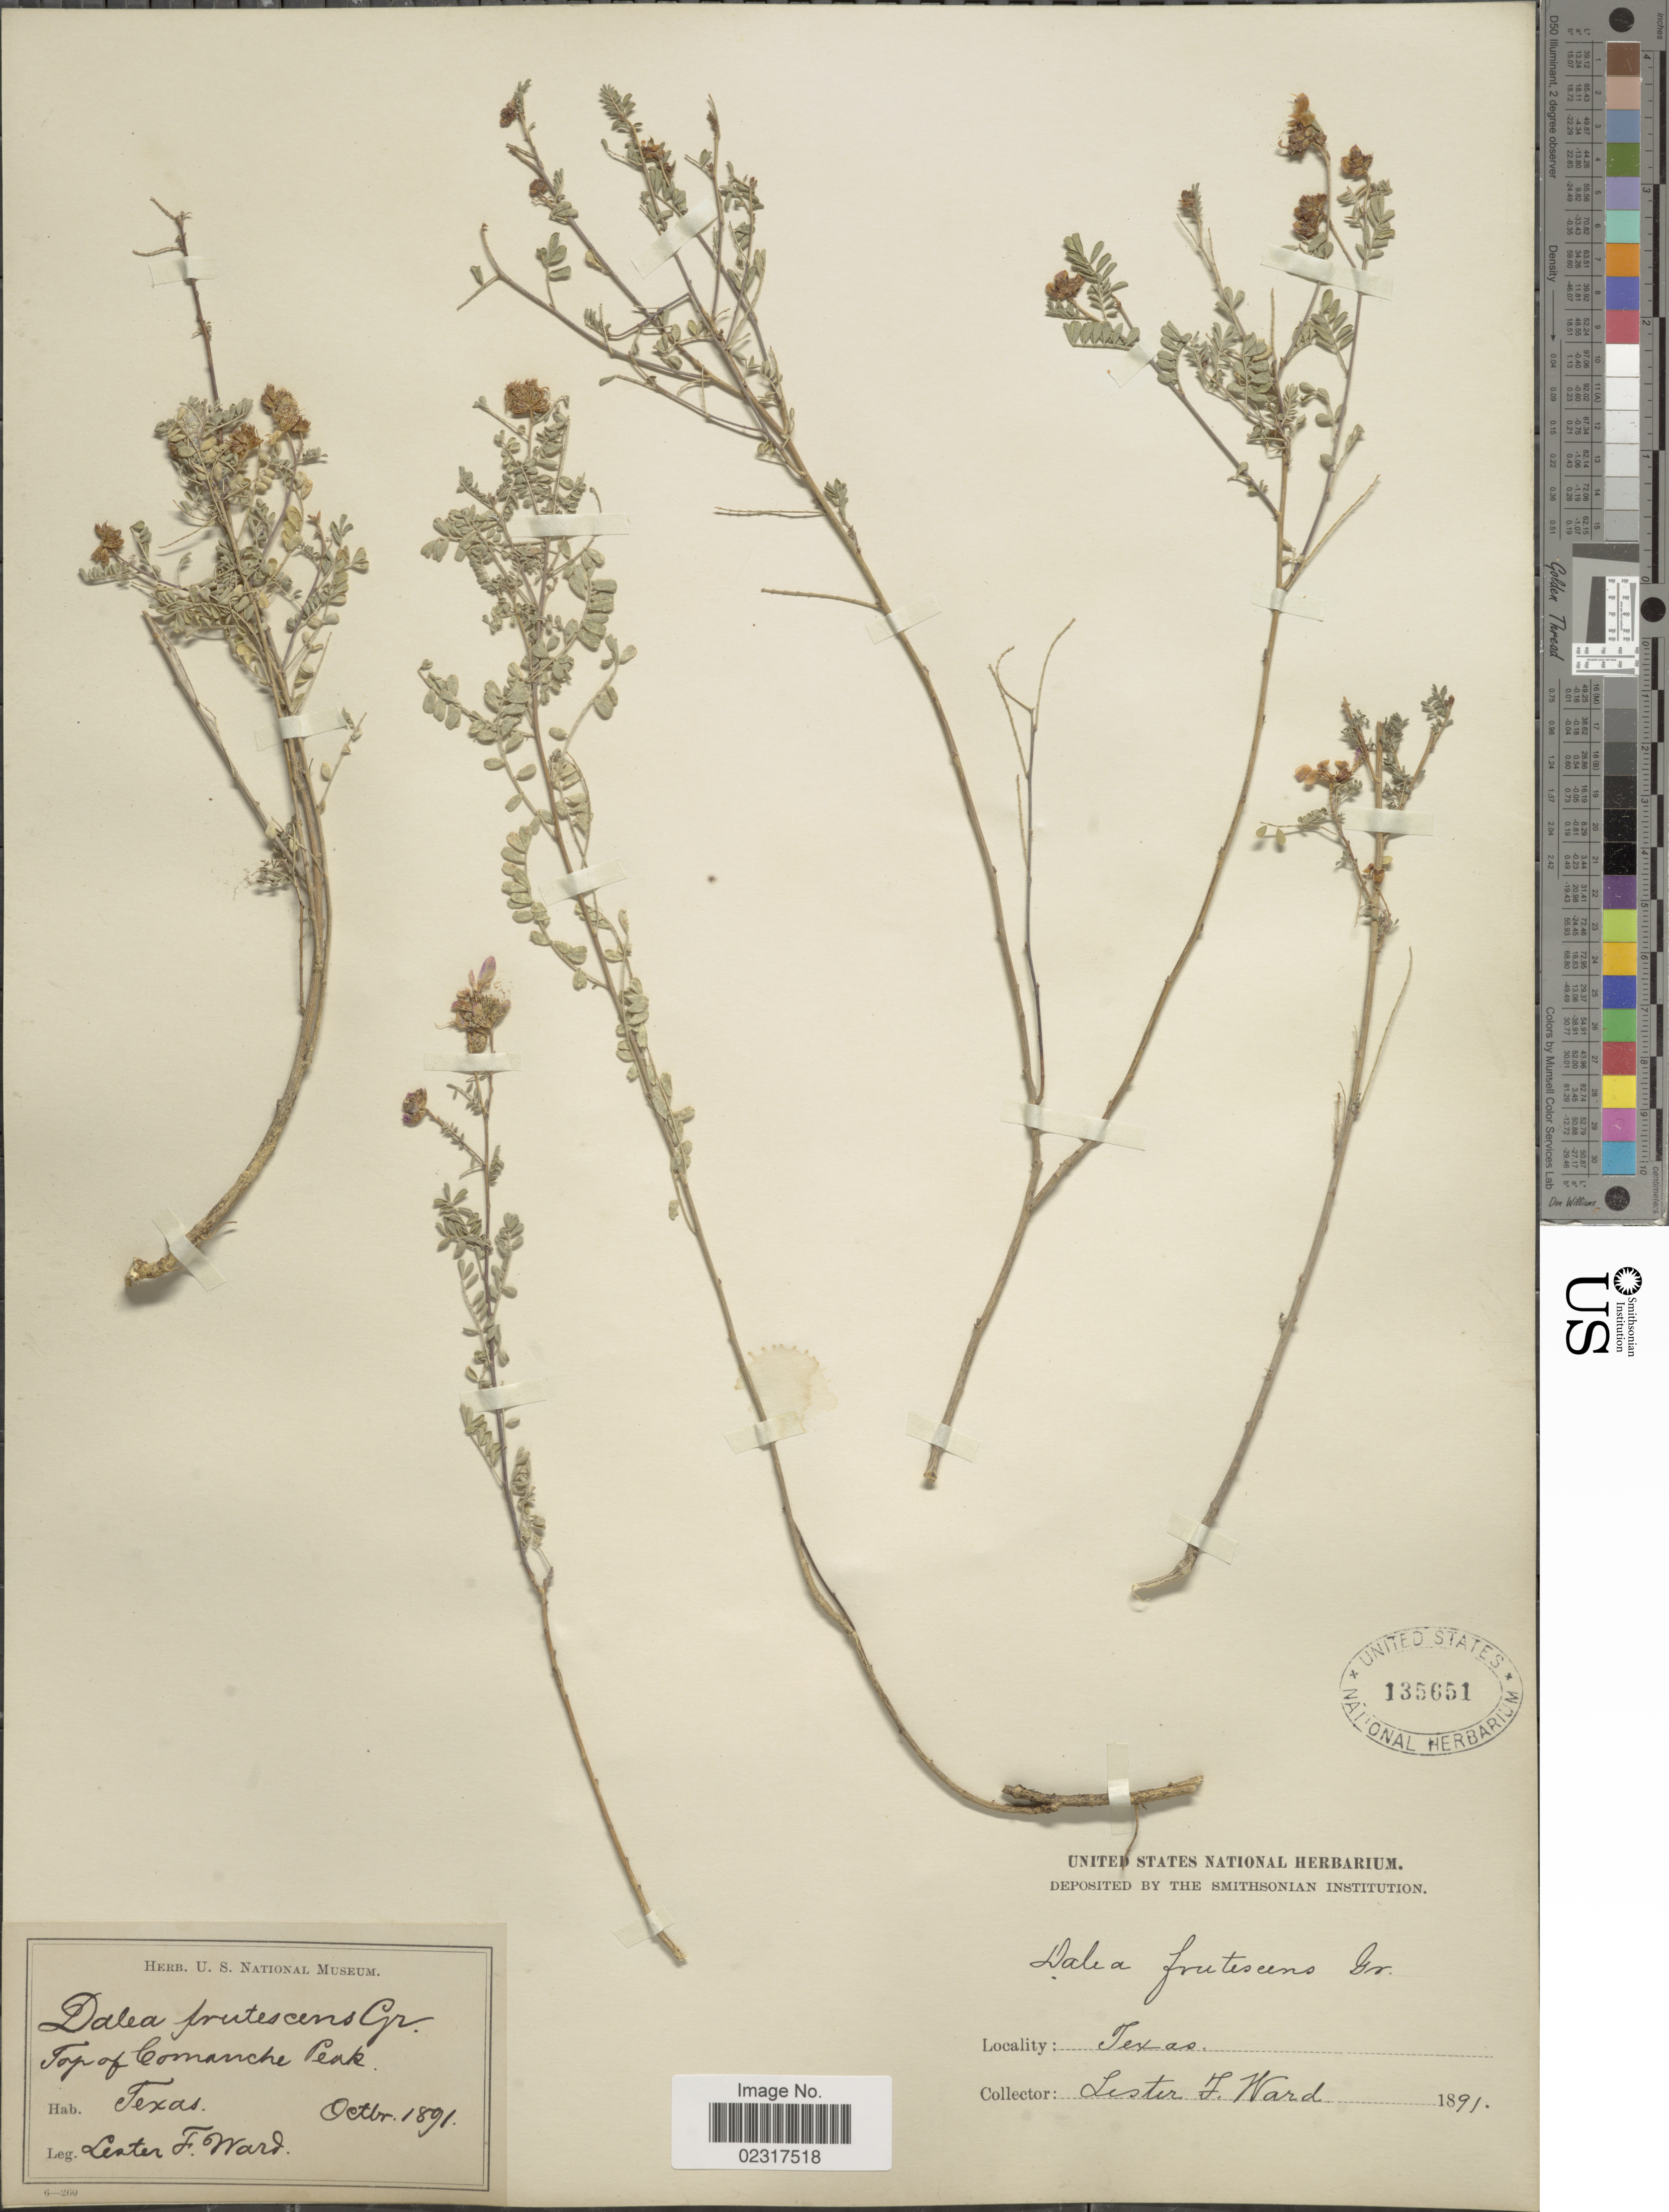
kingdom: Plantae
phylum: Tracheophyta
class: Magnoliopsida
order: Fabales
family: Fabaceae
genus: Dalea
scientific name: Dalea frutescens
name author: A. Gray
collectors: L. F. Ward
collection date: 1891-10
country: United States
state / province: Texas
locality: Top of Comanche Peak.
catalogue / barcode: US 135651